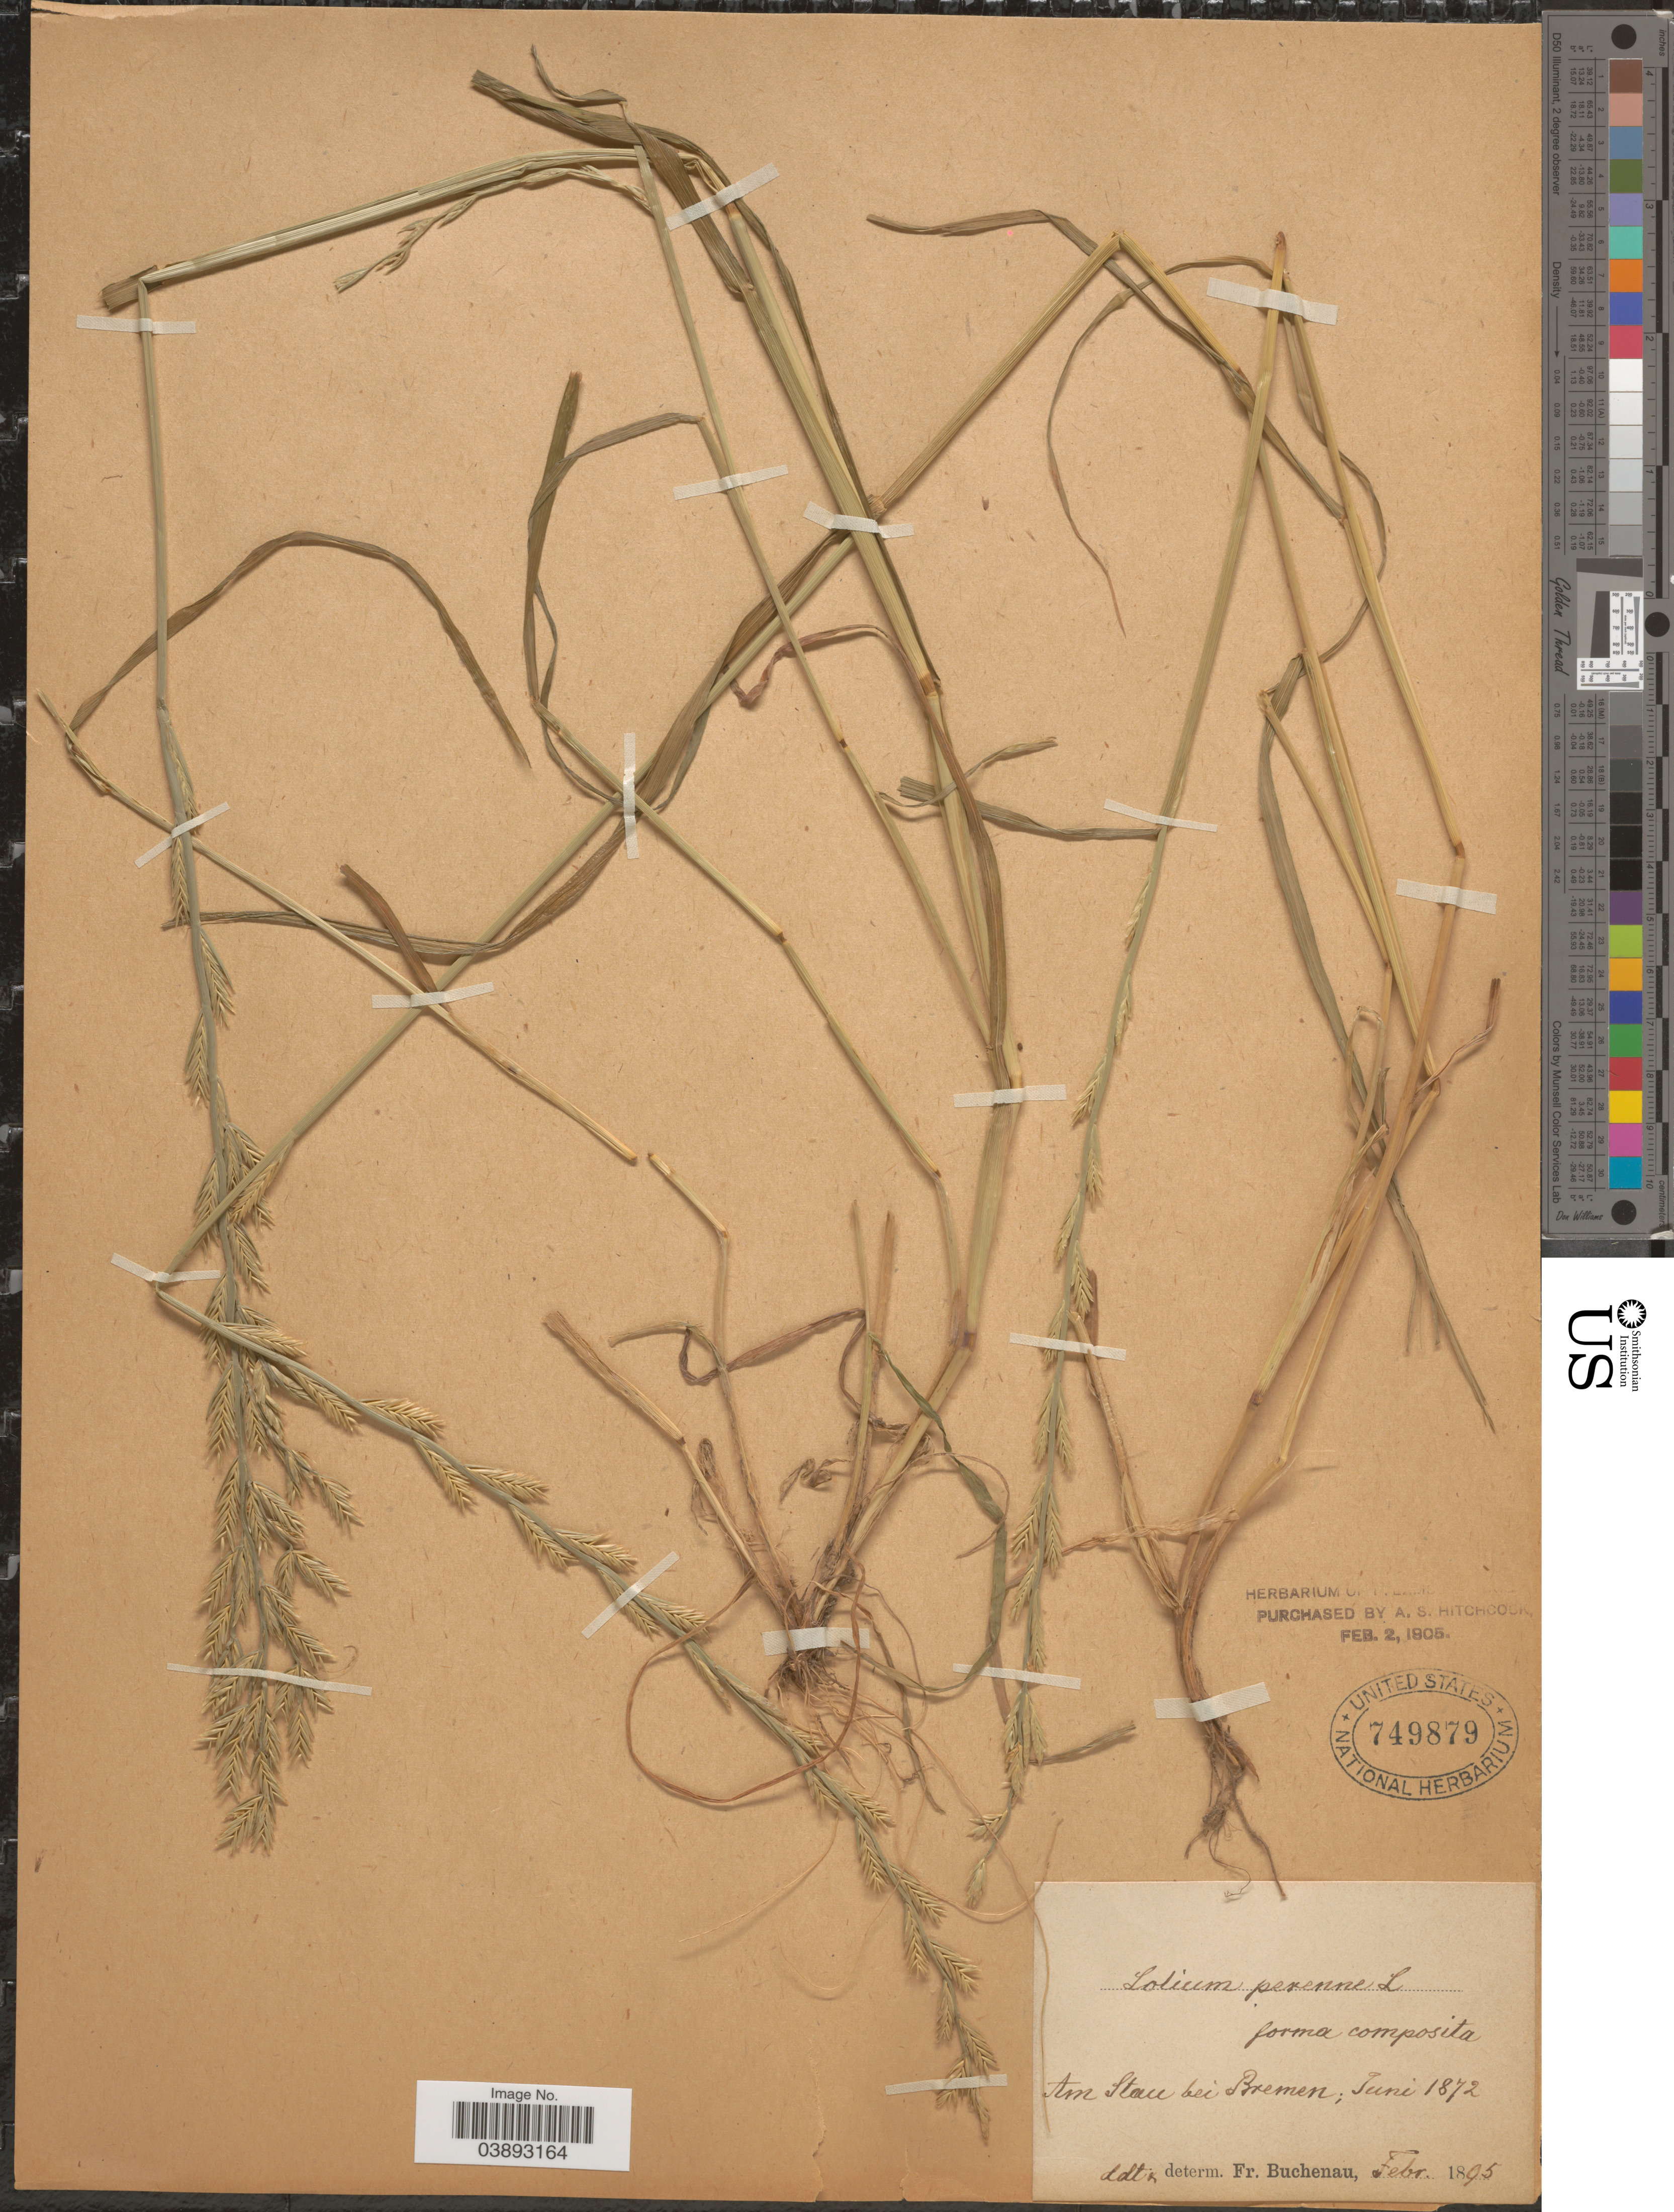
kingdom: Plantae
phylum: Tracheophyta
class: Liliopsida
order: Poales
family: Poaceae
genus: Lolium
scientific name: Lolium perenne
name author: L.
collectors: F. Buchenau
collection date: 1872-06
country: Germany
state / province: Bremen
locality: Am Stau bei Bremen.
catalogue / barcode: US 749879